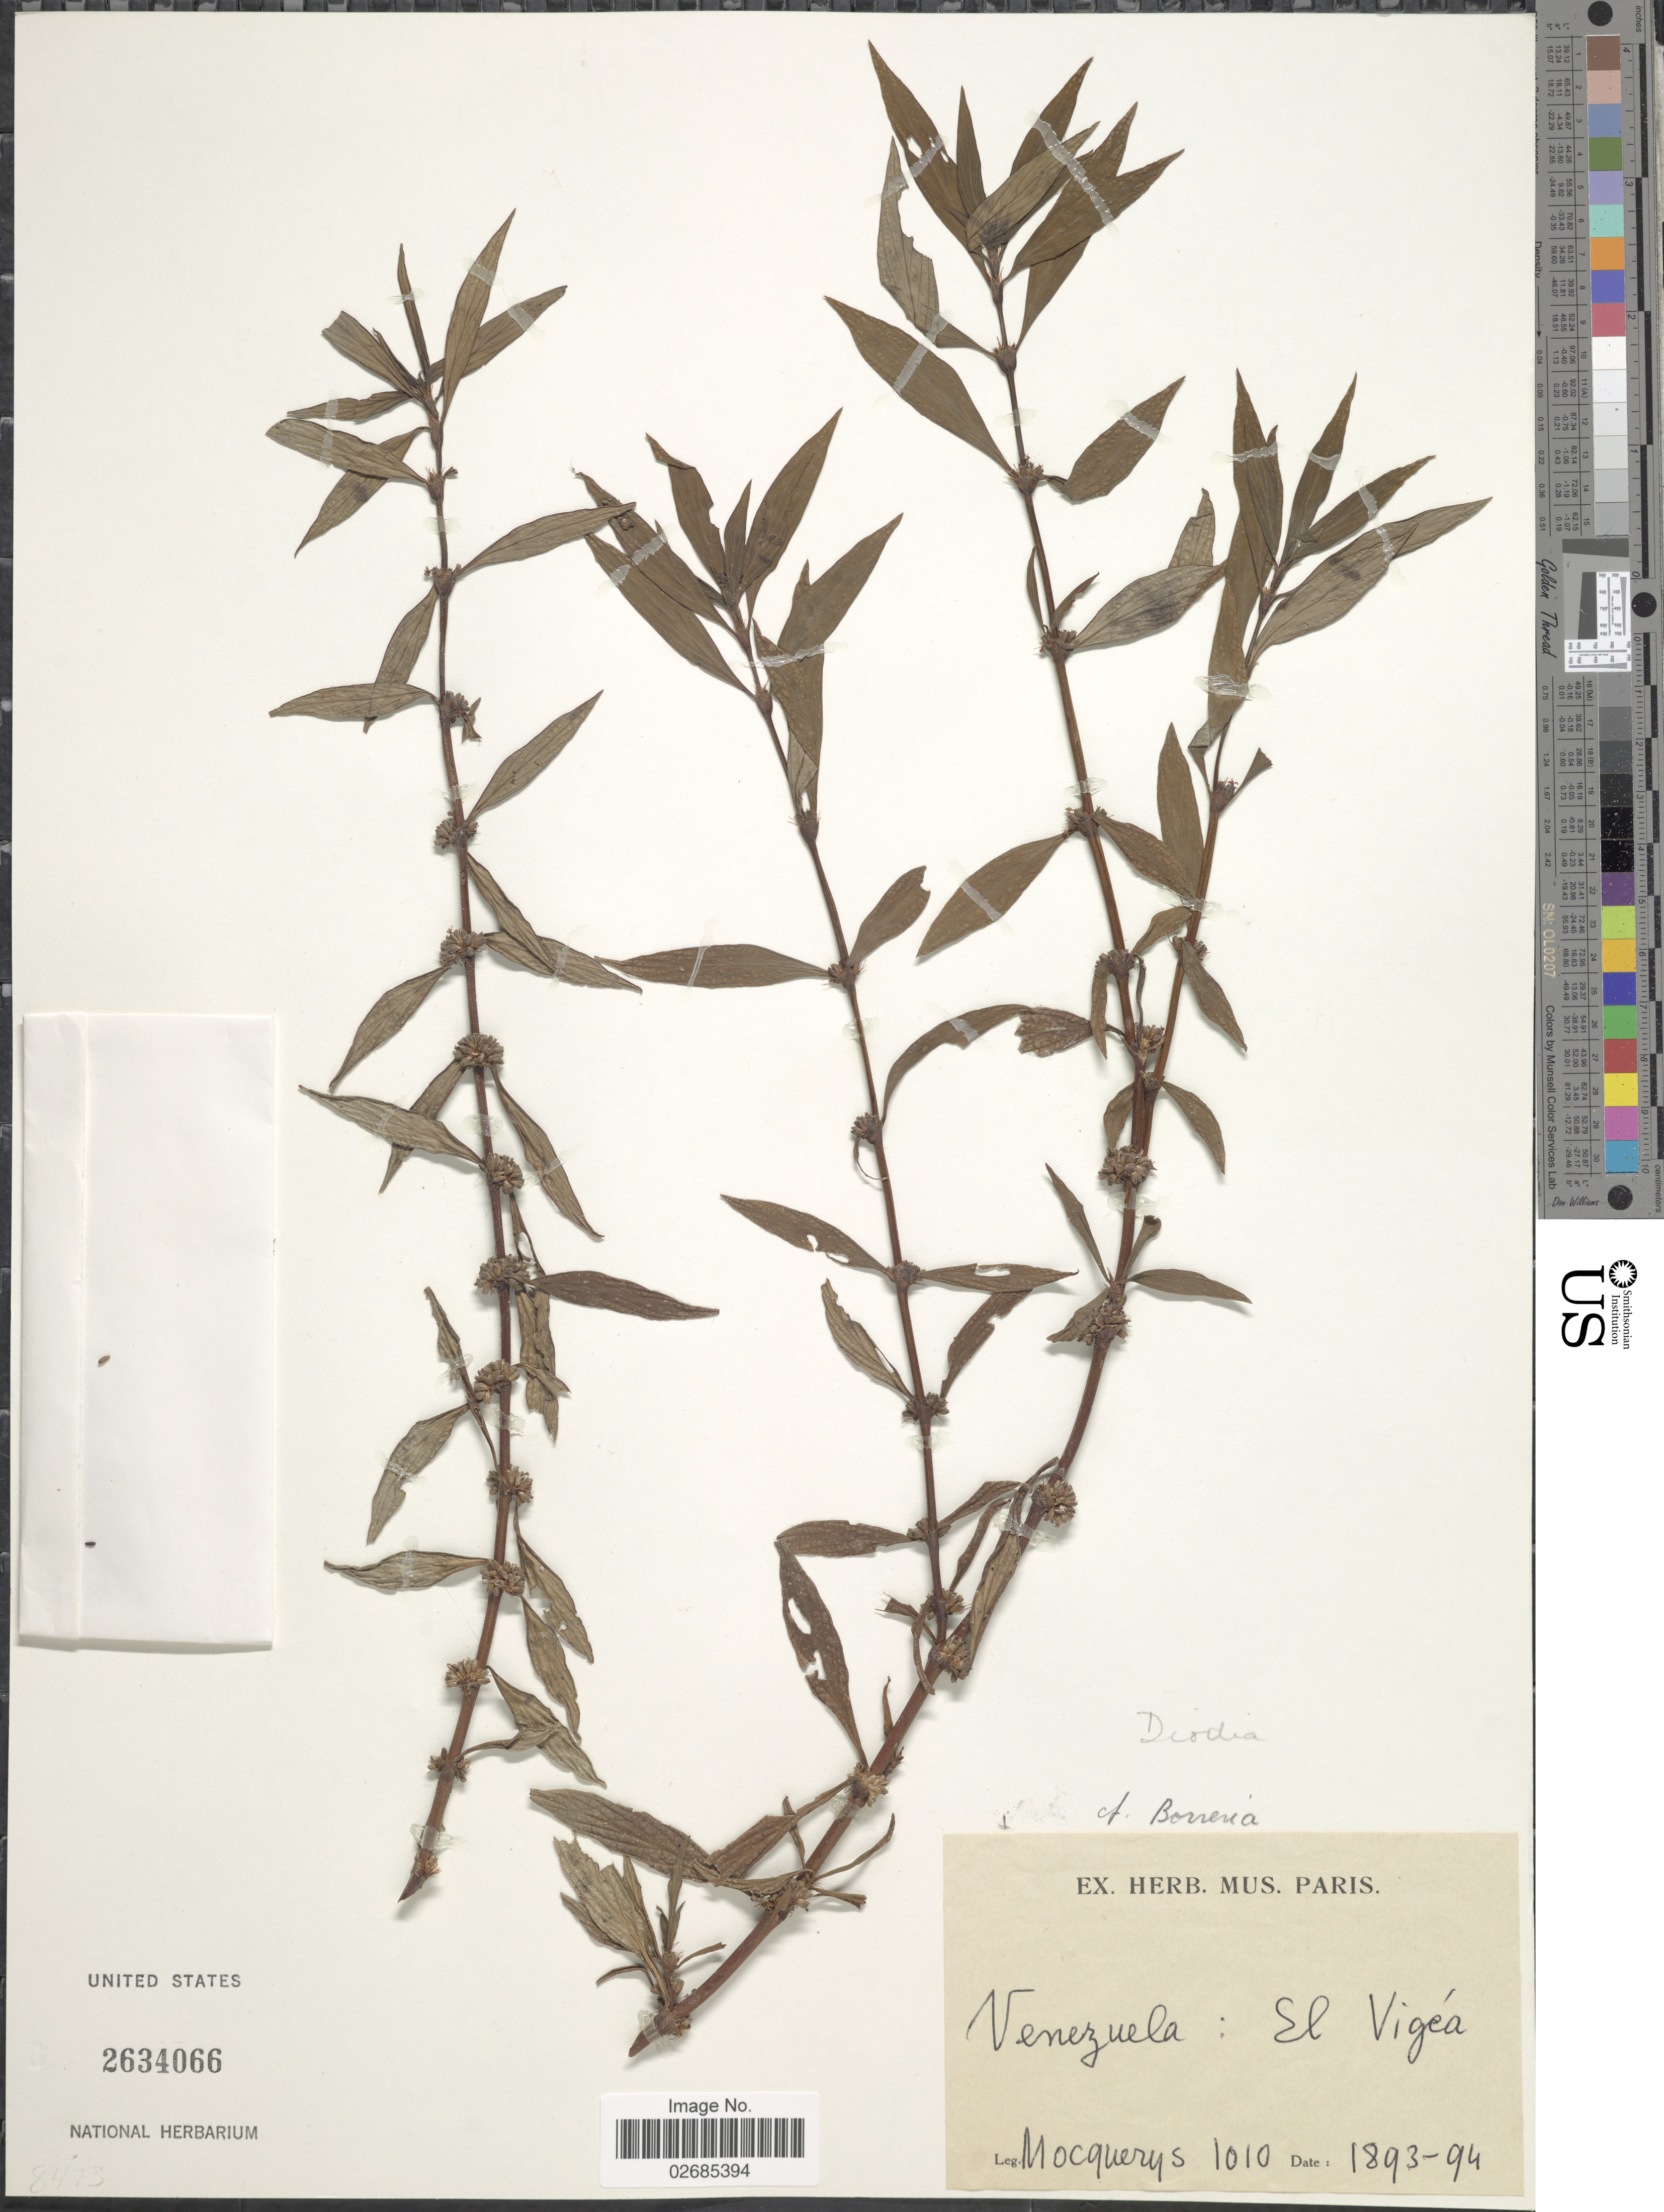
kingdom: Plantae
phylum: Tracheophyta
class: Magnoliopsida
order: Gentianales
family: Rubiaceae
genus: Hemidiodia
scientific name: Hemidiodia ocimifolia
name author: (Willd.) K. Schum.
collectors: A. Mocquerys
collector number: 1010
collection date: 1893/1894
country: Venezuela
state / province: Mérida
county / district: Alberto Adriani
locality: El Vigía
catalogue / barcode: US 2634066